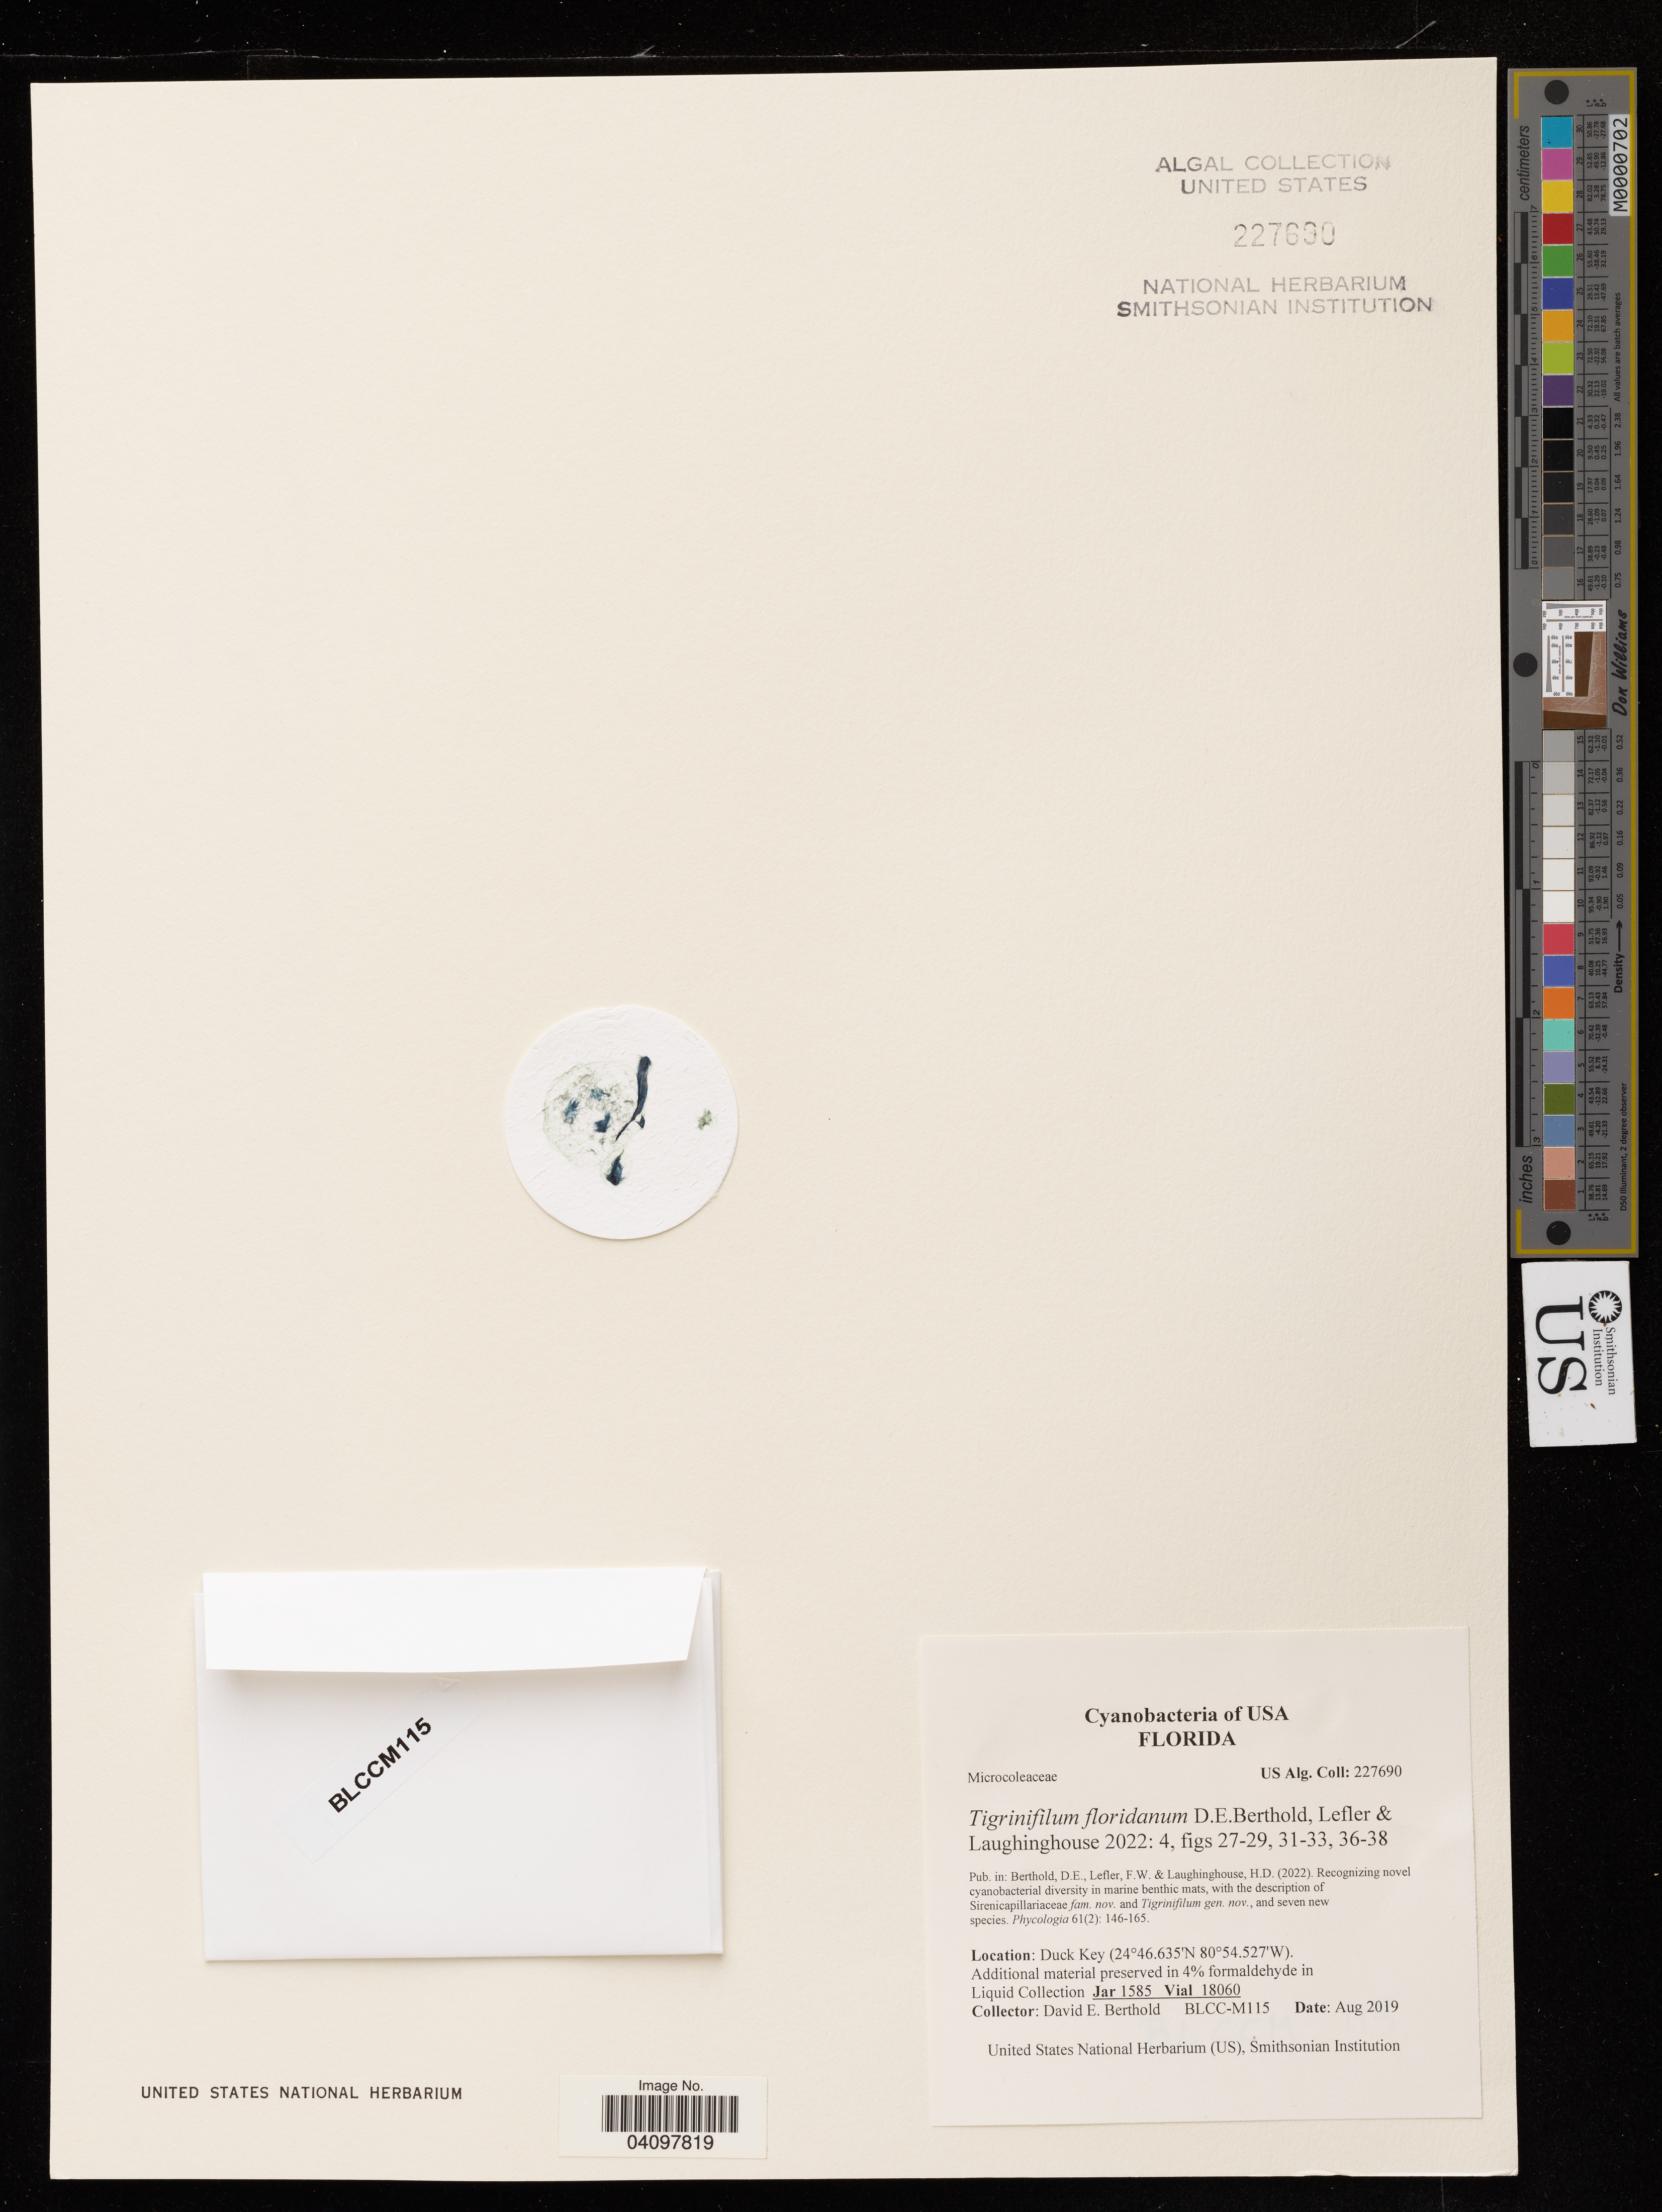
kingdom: Bacteria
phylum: Cyanobacteria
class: Cyanobacteriia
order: Cyanobacteriales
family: Microcoleaceae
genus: Tigrinifilum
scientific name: Tigrinifilum floridanum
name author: D.E. Berthold et al.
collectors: D. Berthold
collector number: BLCC-M115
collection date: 2019-08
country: United States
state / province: Florida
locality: Duck Key.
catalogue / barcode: US 227690